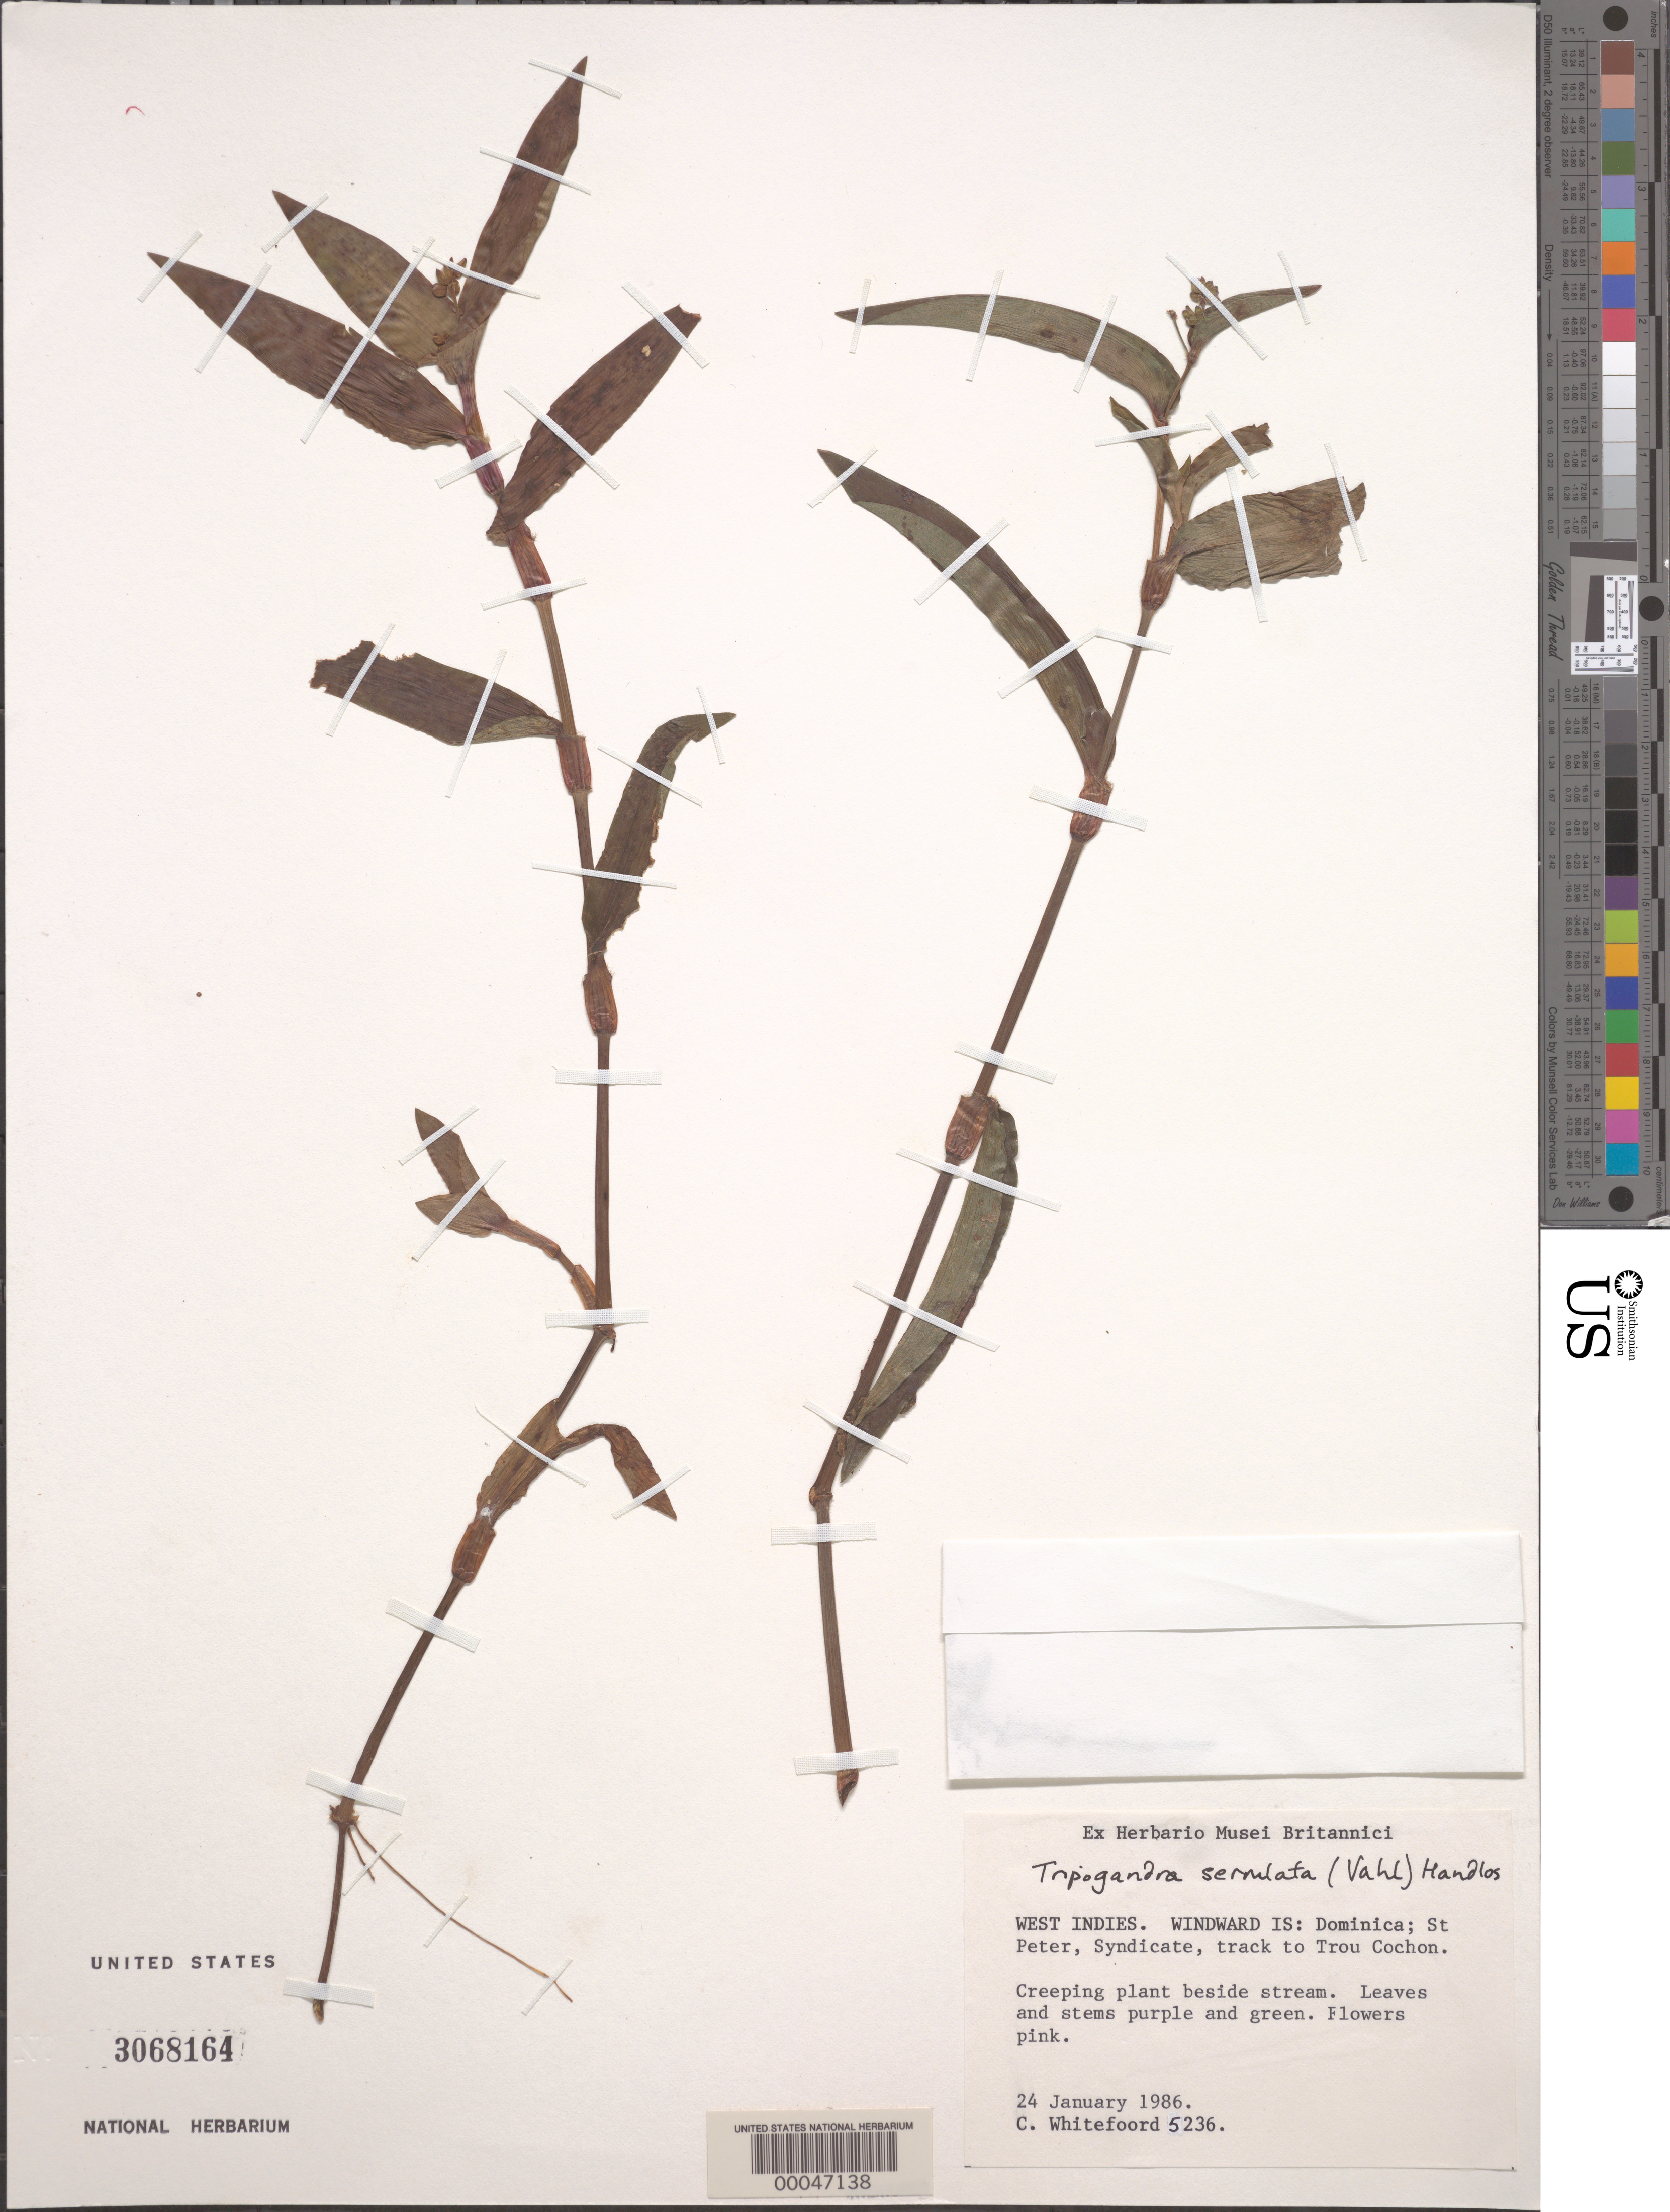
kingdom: Plantae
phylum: Tracheophyta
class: Liliopsida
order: Commelinales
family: Commelinaceae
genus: Tripogandra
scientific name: Tripogandra serrulata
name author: (Vahl) Handlos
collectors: C. Whitefoord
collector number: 5236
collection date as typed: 24 Jan 1986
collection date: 1986-01-24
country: Dominica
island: Dominica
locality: Syndicate, track to trou cochon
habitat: Streambed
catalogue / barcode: US 3068164